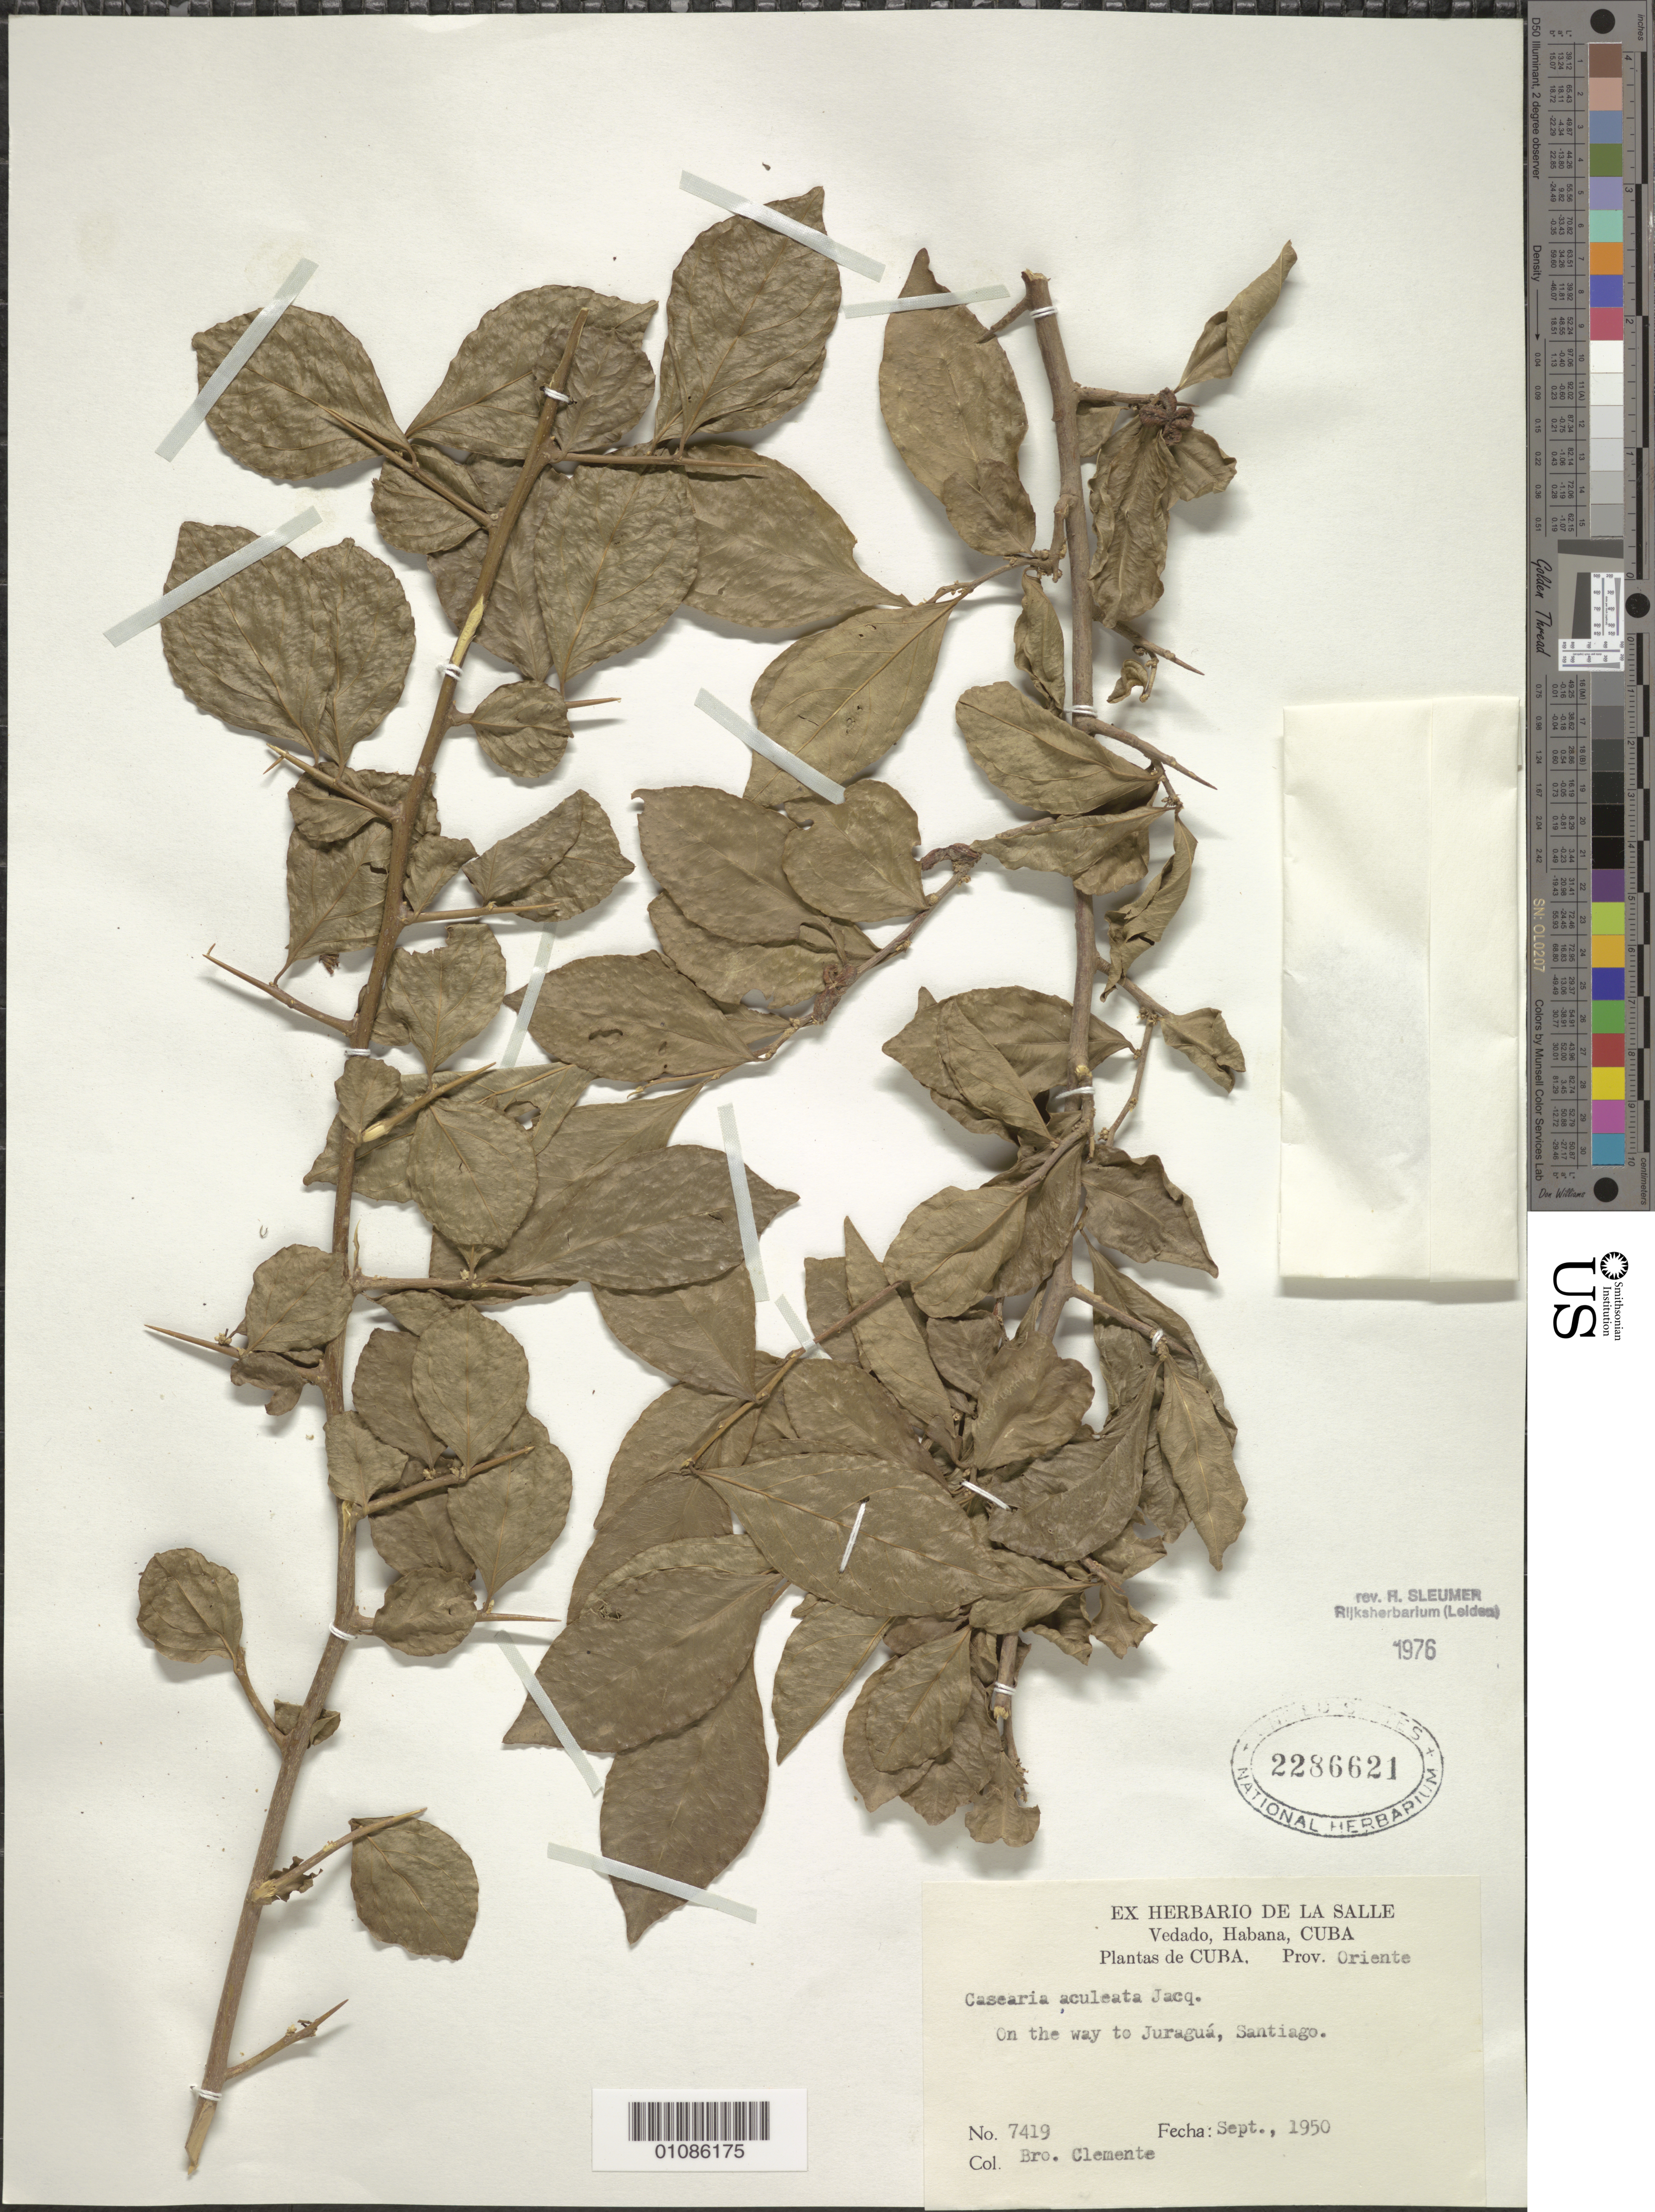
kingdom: Plantae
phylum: Tracheophyta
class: Magnoliopsida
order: Malpighiales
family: Salicaceae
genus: Casearia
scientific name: Casearia aculeata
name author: Jacq.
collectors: Bro. Clemente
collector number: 7419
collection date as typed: Sep 1950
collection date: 1950-09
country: Cuba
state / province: Santiago de Cuba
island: Cuba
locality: On the way to Juragua, Santiago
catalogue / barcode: US 2286621